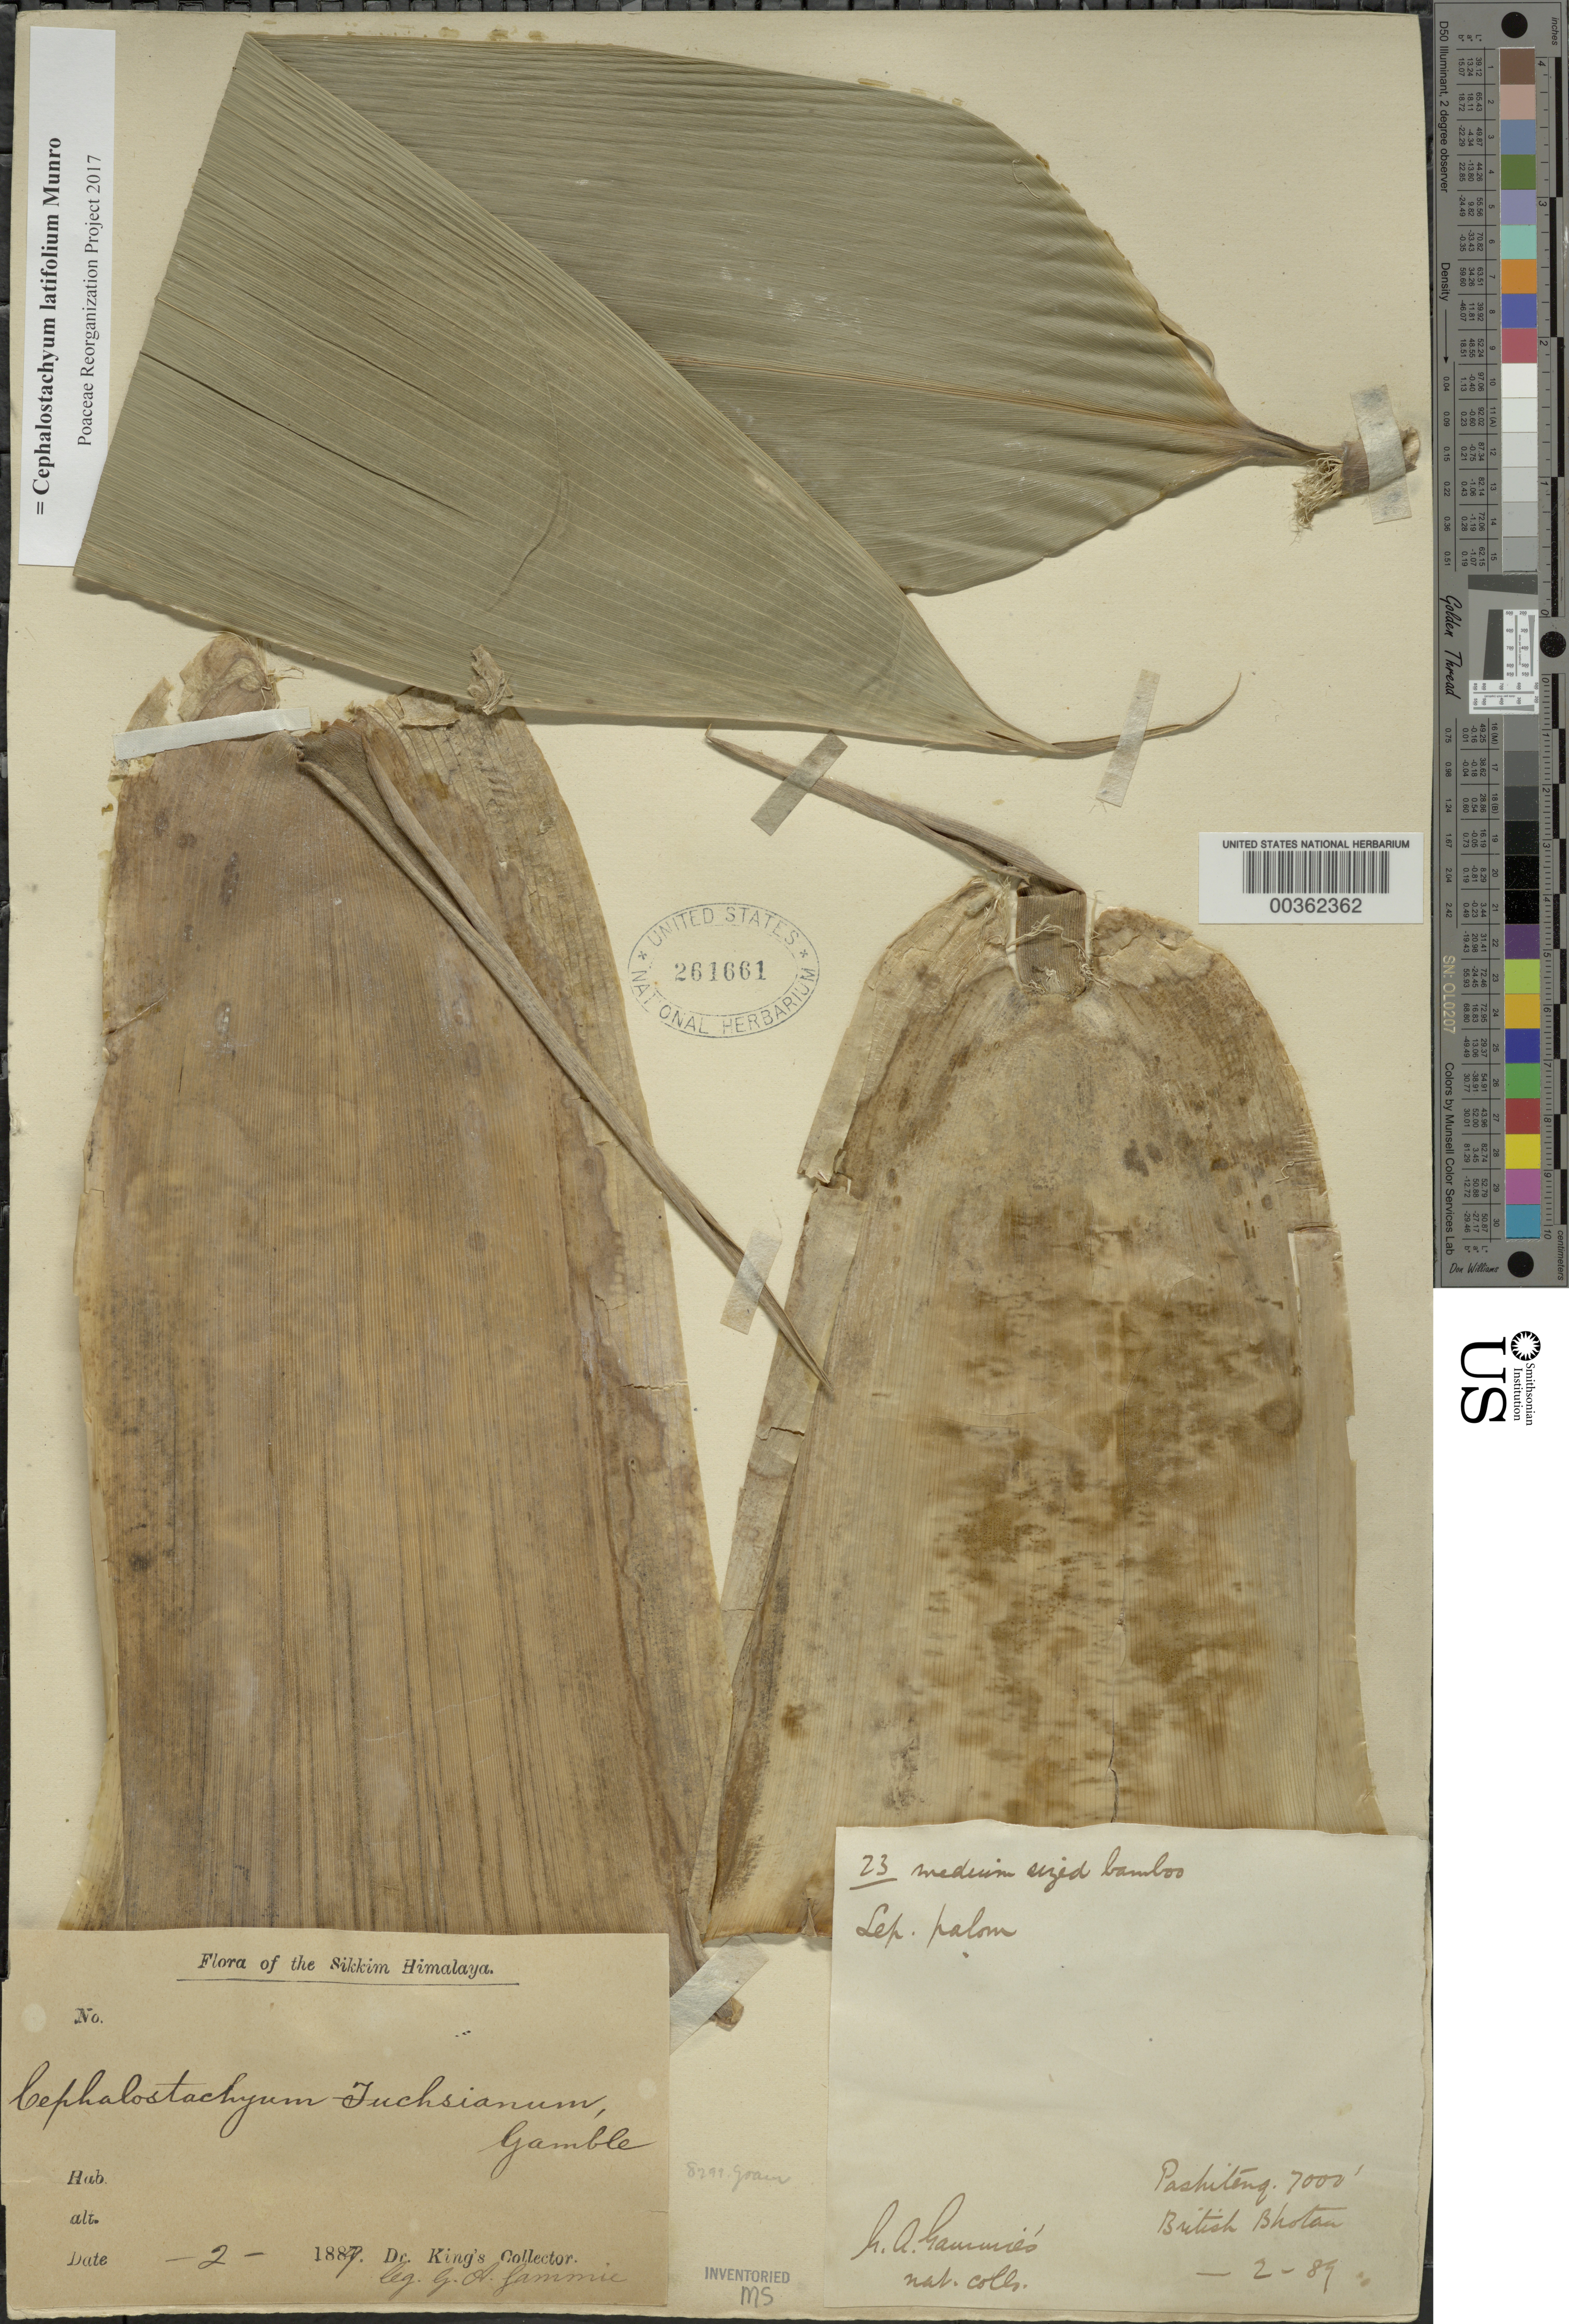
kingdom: Plantae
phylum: Tracheophyta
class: Liliopsida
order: Poales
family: Poaceae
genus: Cephalostachyum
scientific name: Cephalostachyum latifolium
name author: Munro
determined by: Poaceae Reorganization Project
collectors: G. Gammie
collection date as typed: Feb 1889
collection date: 1889-02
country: India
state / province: Sikkim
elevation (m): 2134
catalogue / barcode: US 261661